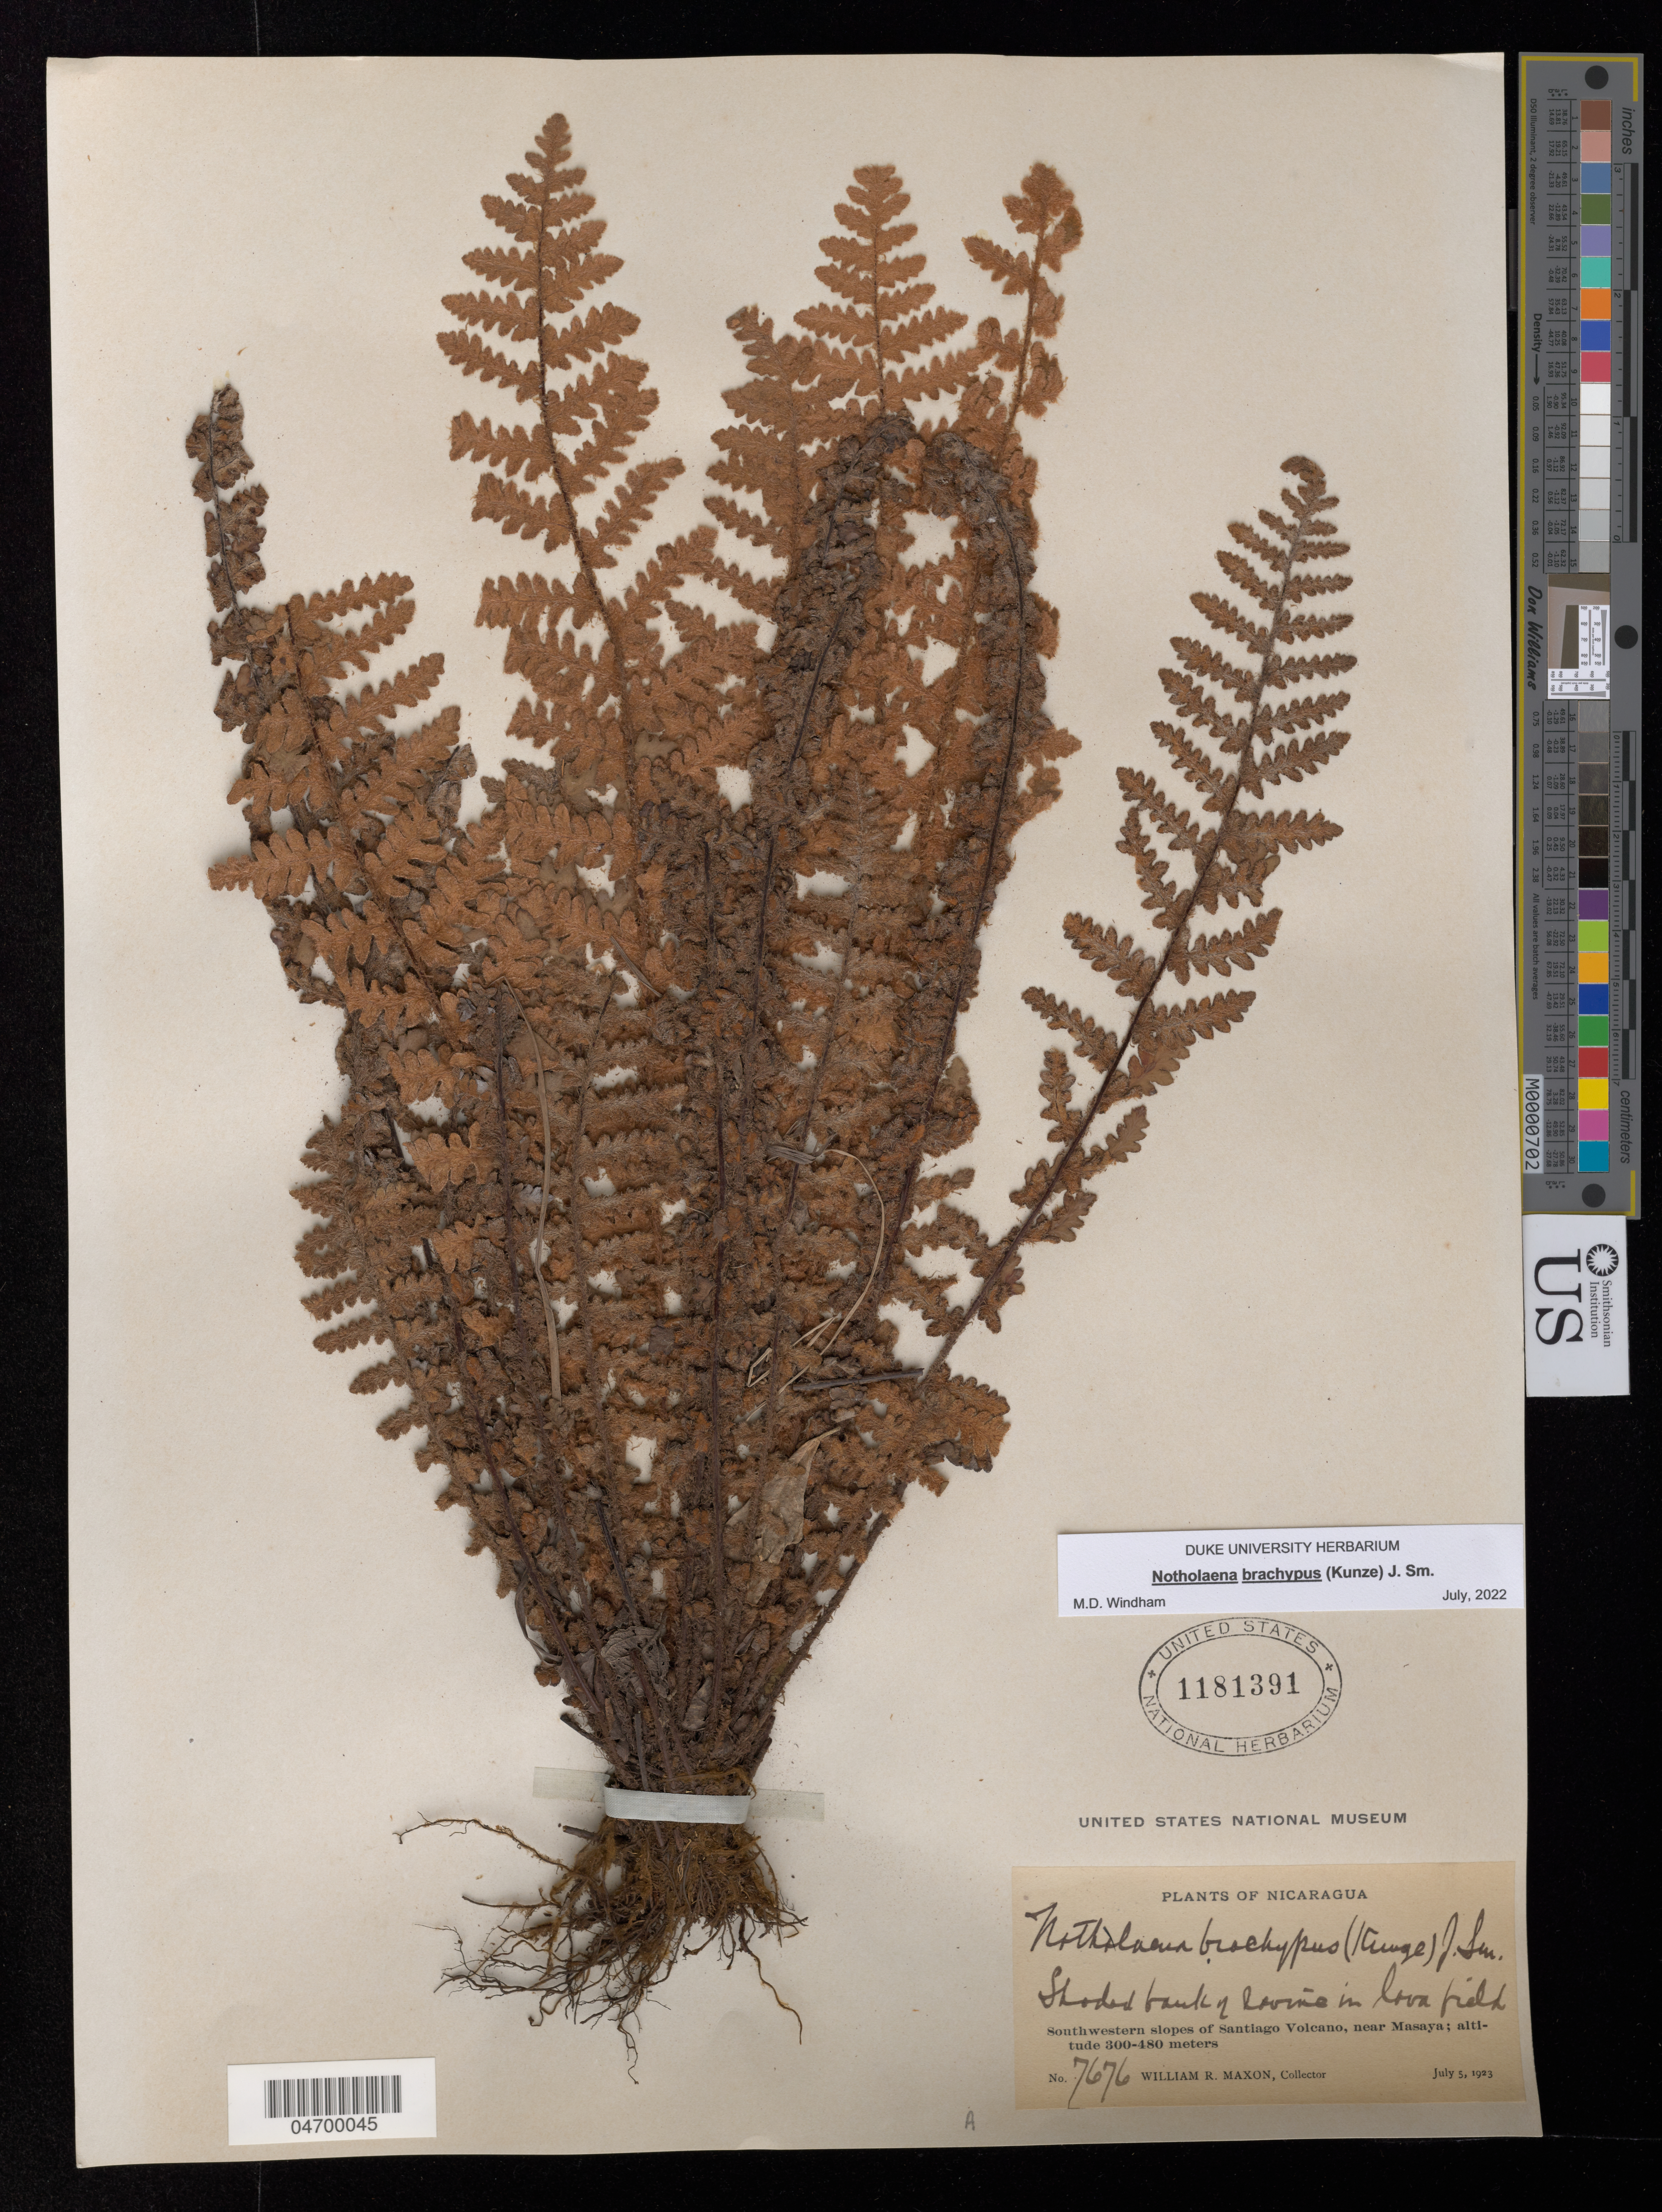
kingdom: Plantae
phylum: Tracheophyta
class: Polypodiopsida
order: Polypodiales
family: Pteridaceae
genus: Notholaena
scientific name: Notholaena brachypus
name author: (Kunze) J. Sm.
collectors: W. R. Maxon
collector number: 7676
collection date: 1923-07-05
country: Nicaragua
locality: Southwestern slopes of Santiago Volcano, near Masaya.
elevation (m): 300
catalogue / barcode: US 1181391